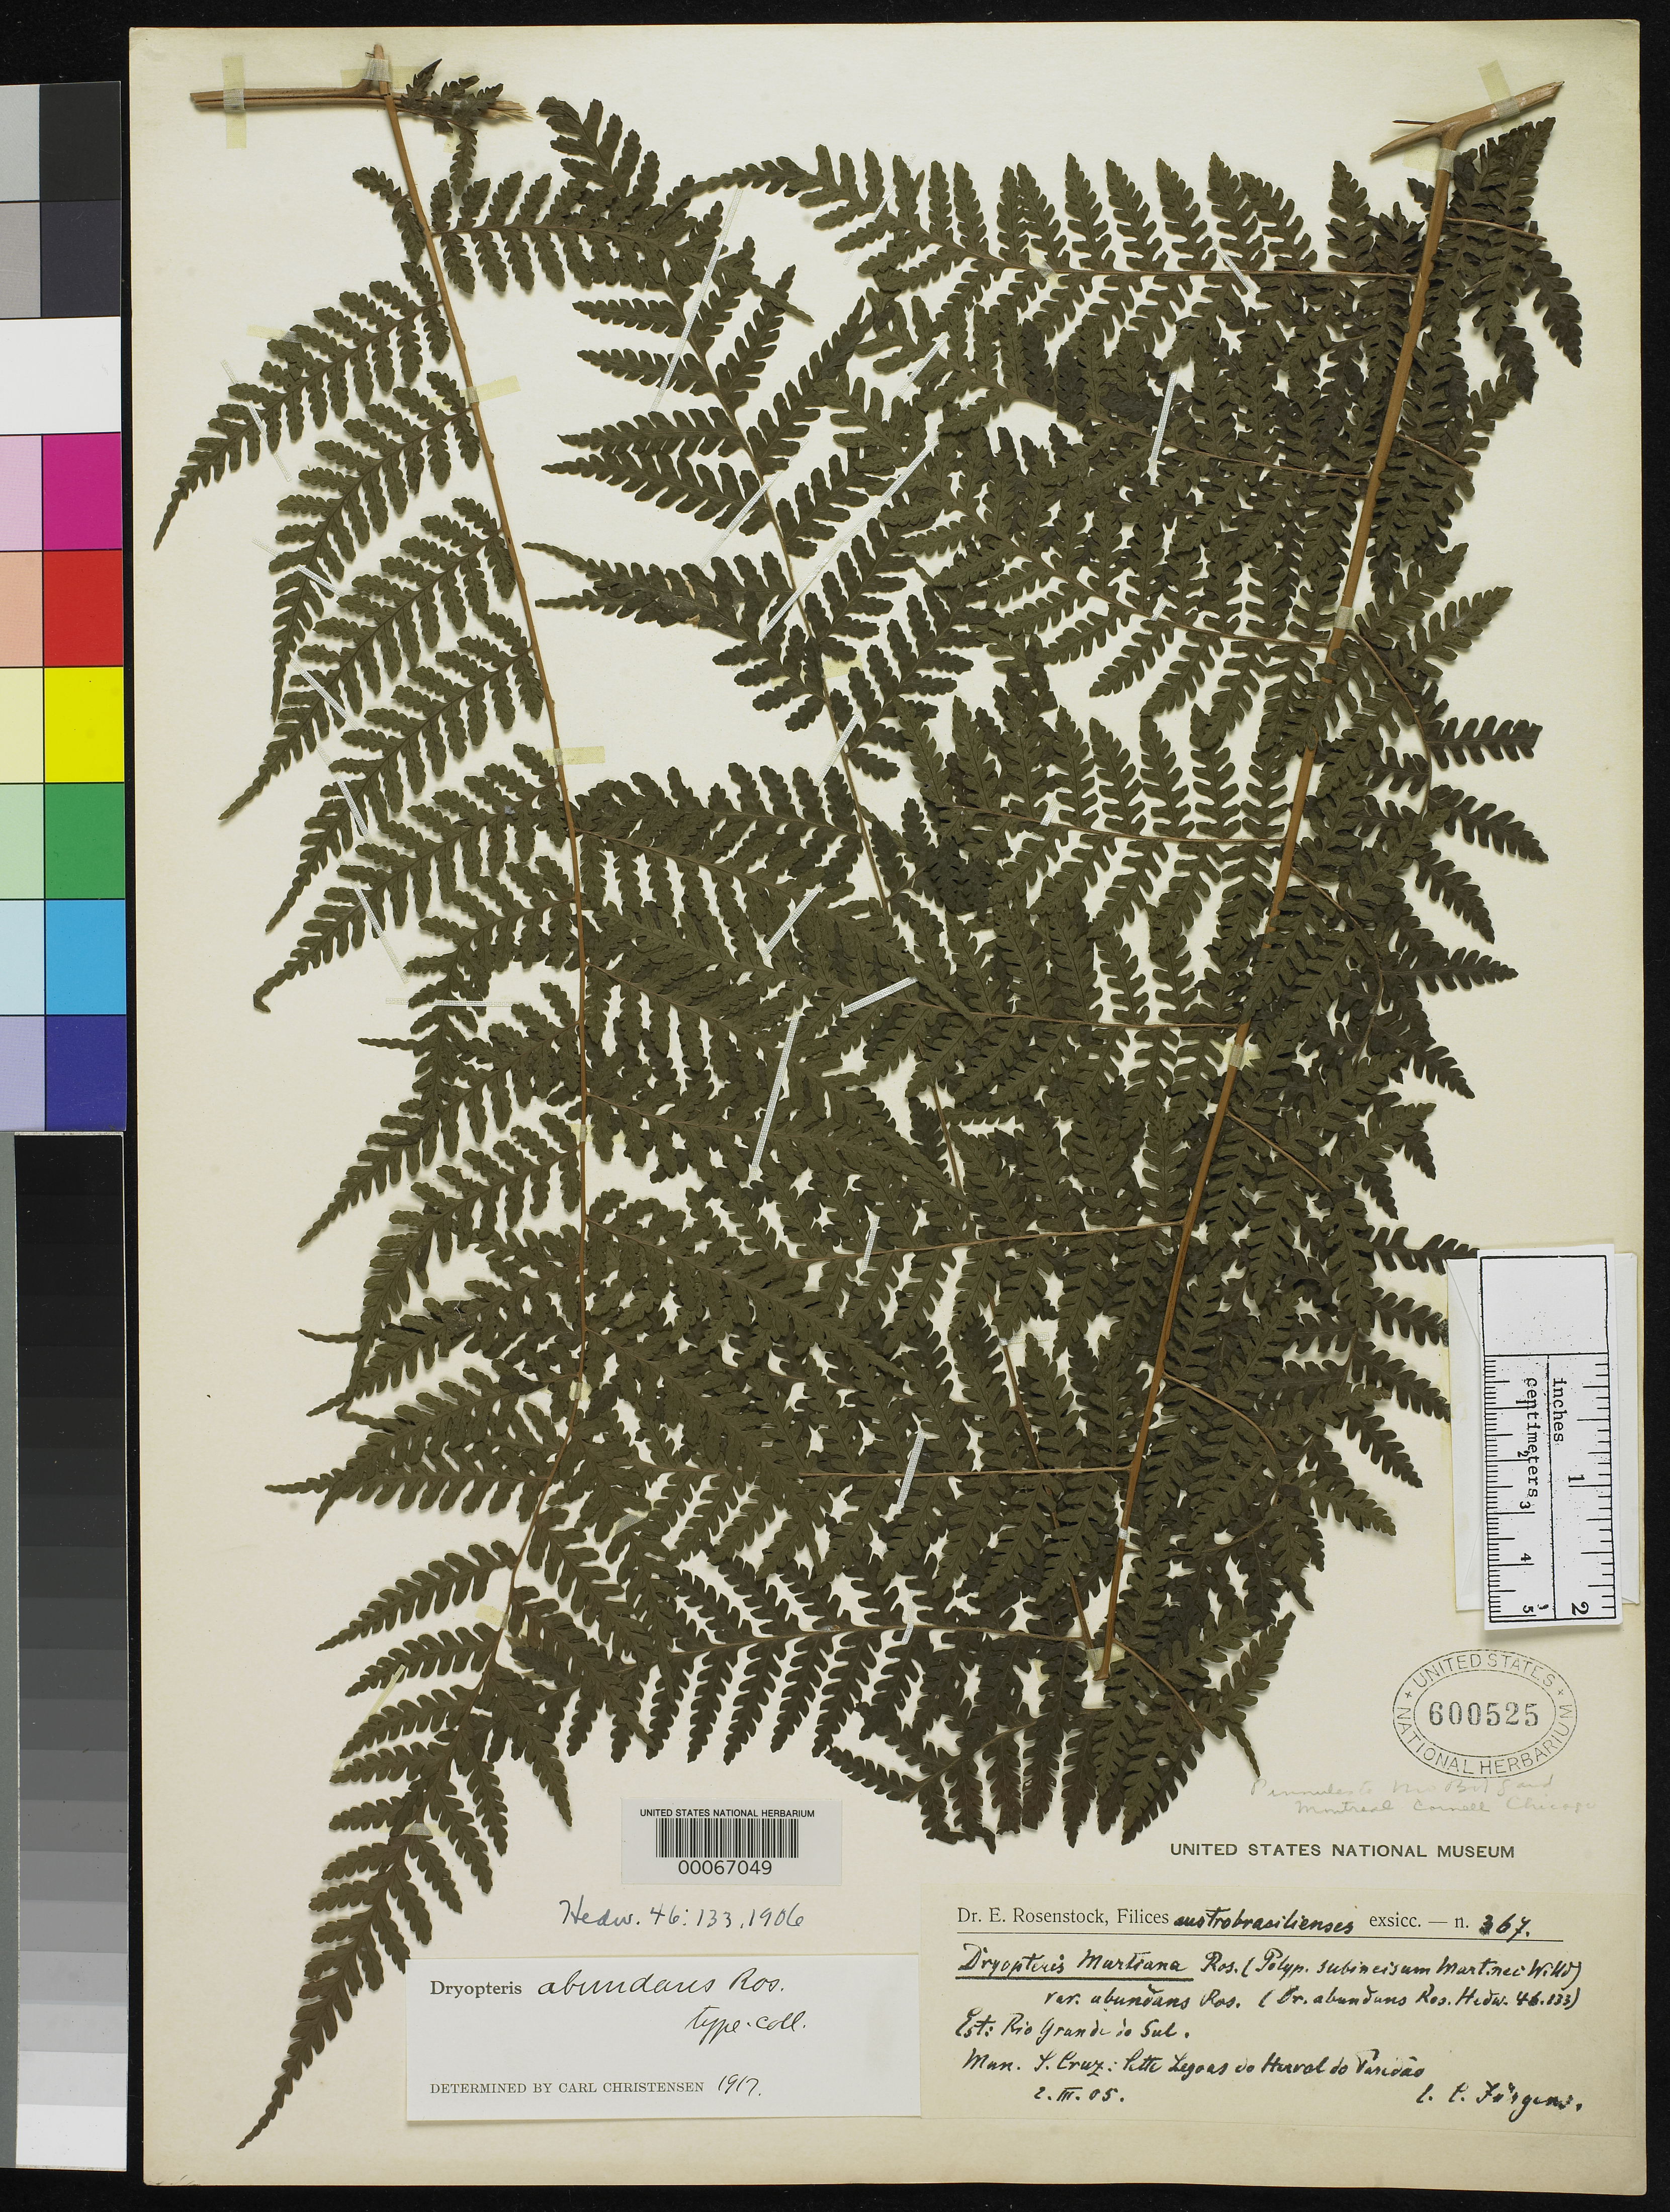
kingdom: Plantae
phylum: Tracheophyta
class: Polypodiopsida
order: Polypodiales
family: Dryopteridaceae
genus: Dryopteris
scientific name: Dryopteris abundans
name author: Rosenst.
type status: Type Collection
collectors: C. Juergens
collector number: Rosenstock Exs. 367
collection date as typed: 02 Mar 1905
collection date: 1905-03-02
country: Brazil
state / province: Minas Gerais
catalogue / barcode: US 600525